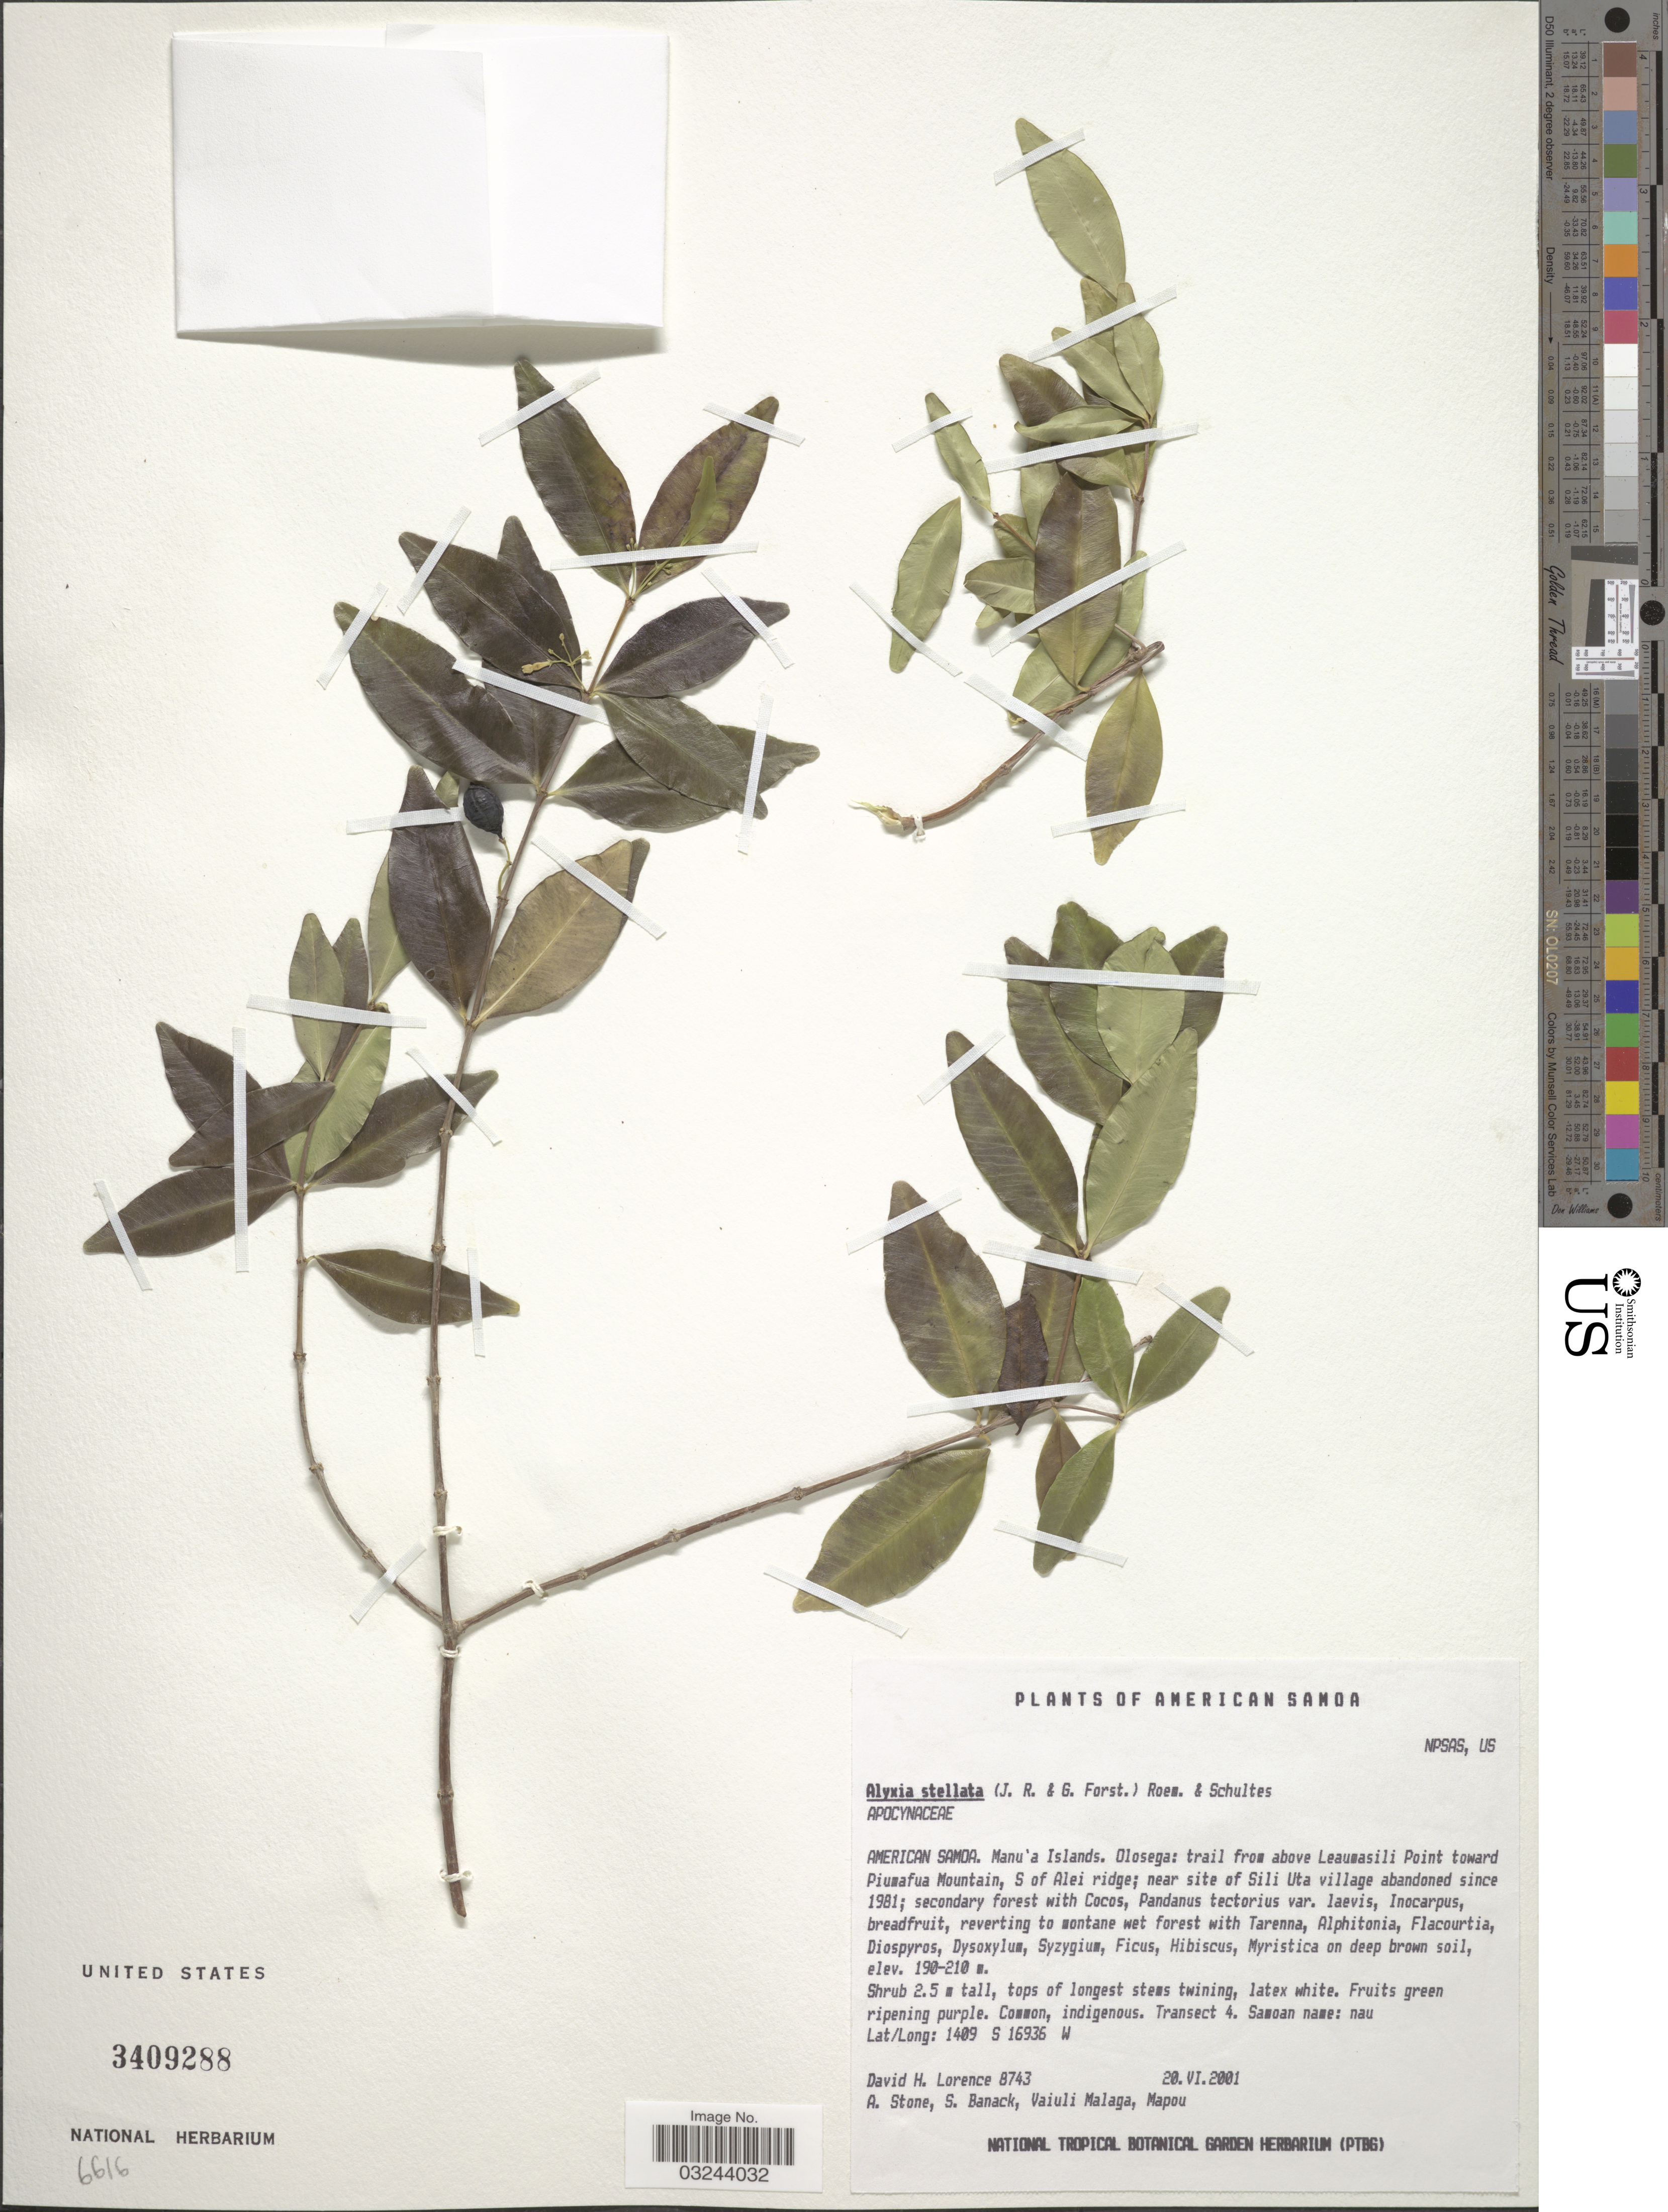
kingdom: Plantae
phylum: Tracheophyta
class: Magnoliopsida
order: Gentianales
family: Apocynaceae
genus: Alyxia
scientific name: Alyxia stellata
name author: (J.R. Forst. & G. Forst.) Roem. & Schult.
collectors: D. Lorence, A. Stone, S. Banack, V. Malaga & Mapou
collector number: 8743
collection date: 2001-06-20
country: American Samoa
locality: Manu'a Islands. Olosega: trail from above Leaumasili Point toward Piumafua Mountain, S of Alei ridge; near site of Sili Uta village.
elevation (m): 190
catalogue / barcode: US 3409288